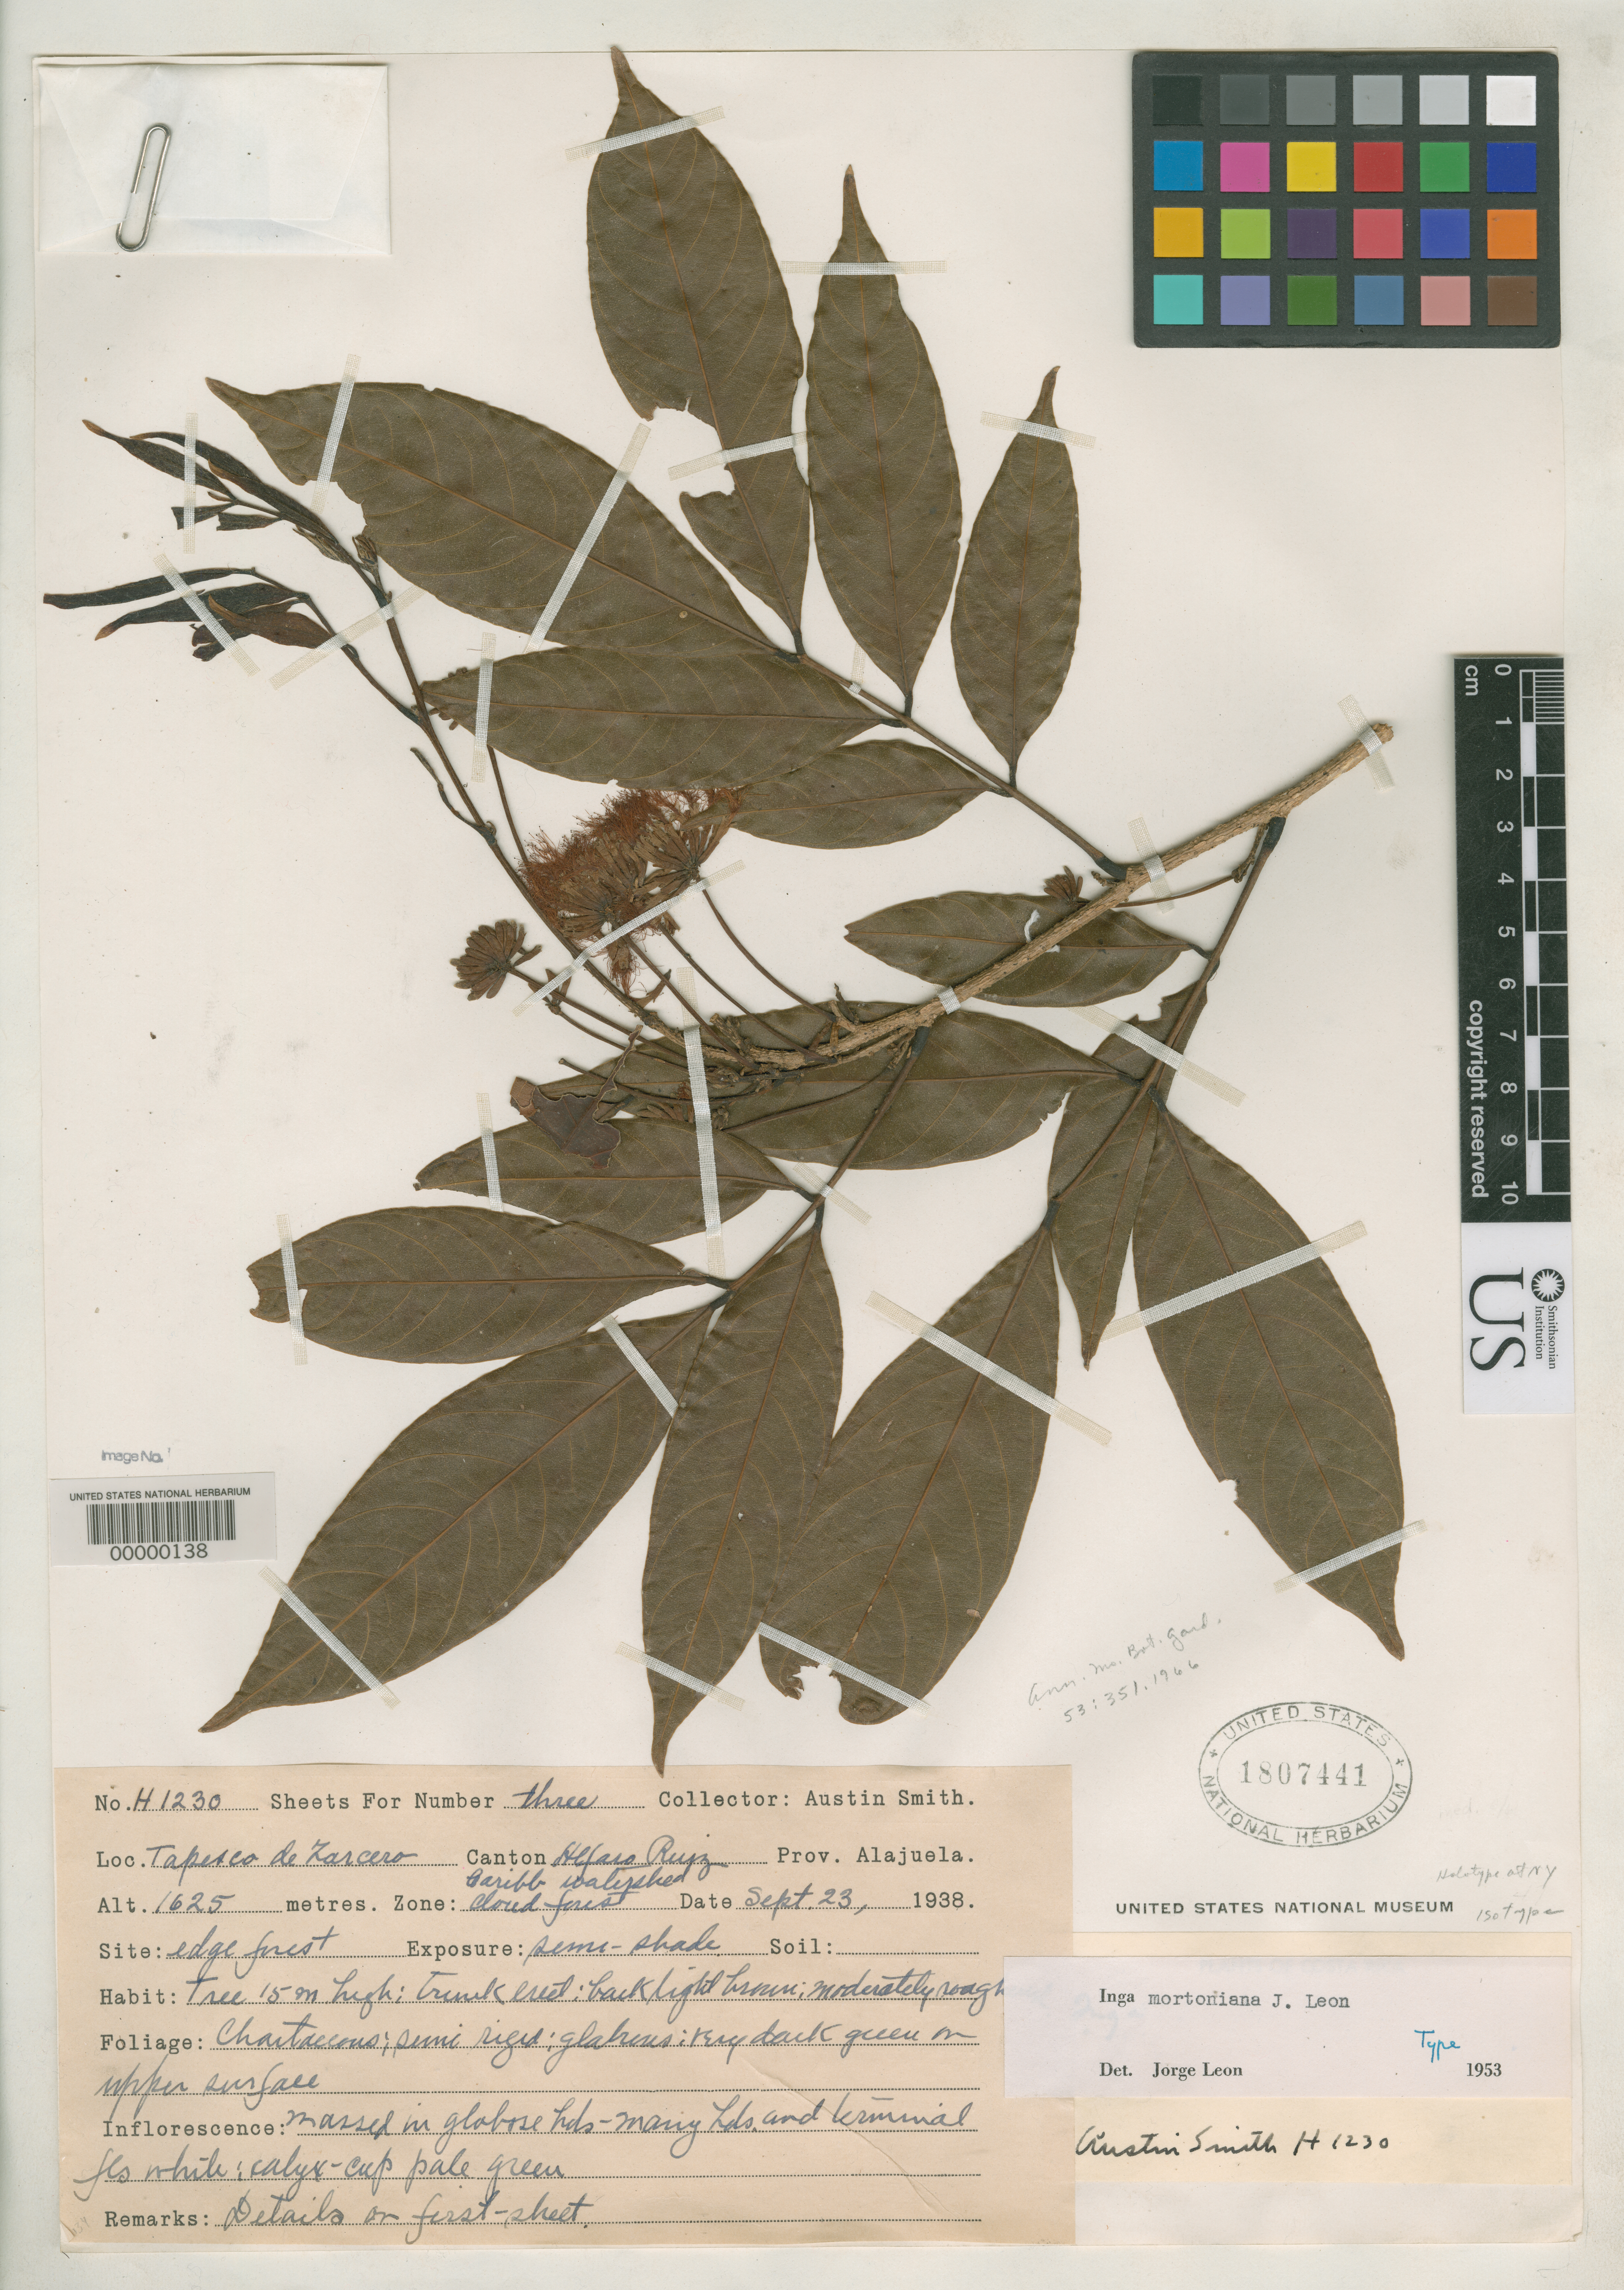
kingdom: Plantae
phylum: Tracheophyta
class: Magnoliopsida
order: Fabales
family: Fabaceae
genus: Inga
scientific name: Inga mortoniana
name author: J. León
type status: Isotype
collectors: Aust P. Smith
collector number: H 1230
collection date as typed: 23 Sep 1938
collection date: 1938-09-23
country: Costa Rica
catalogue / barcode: US 1807441